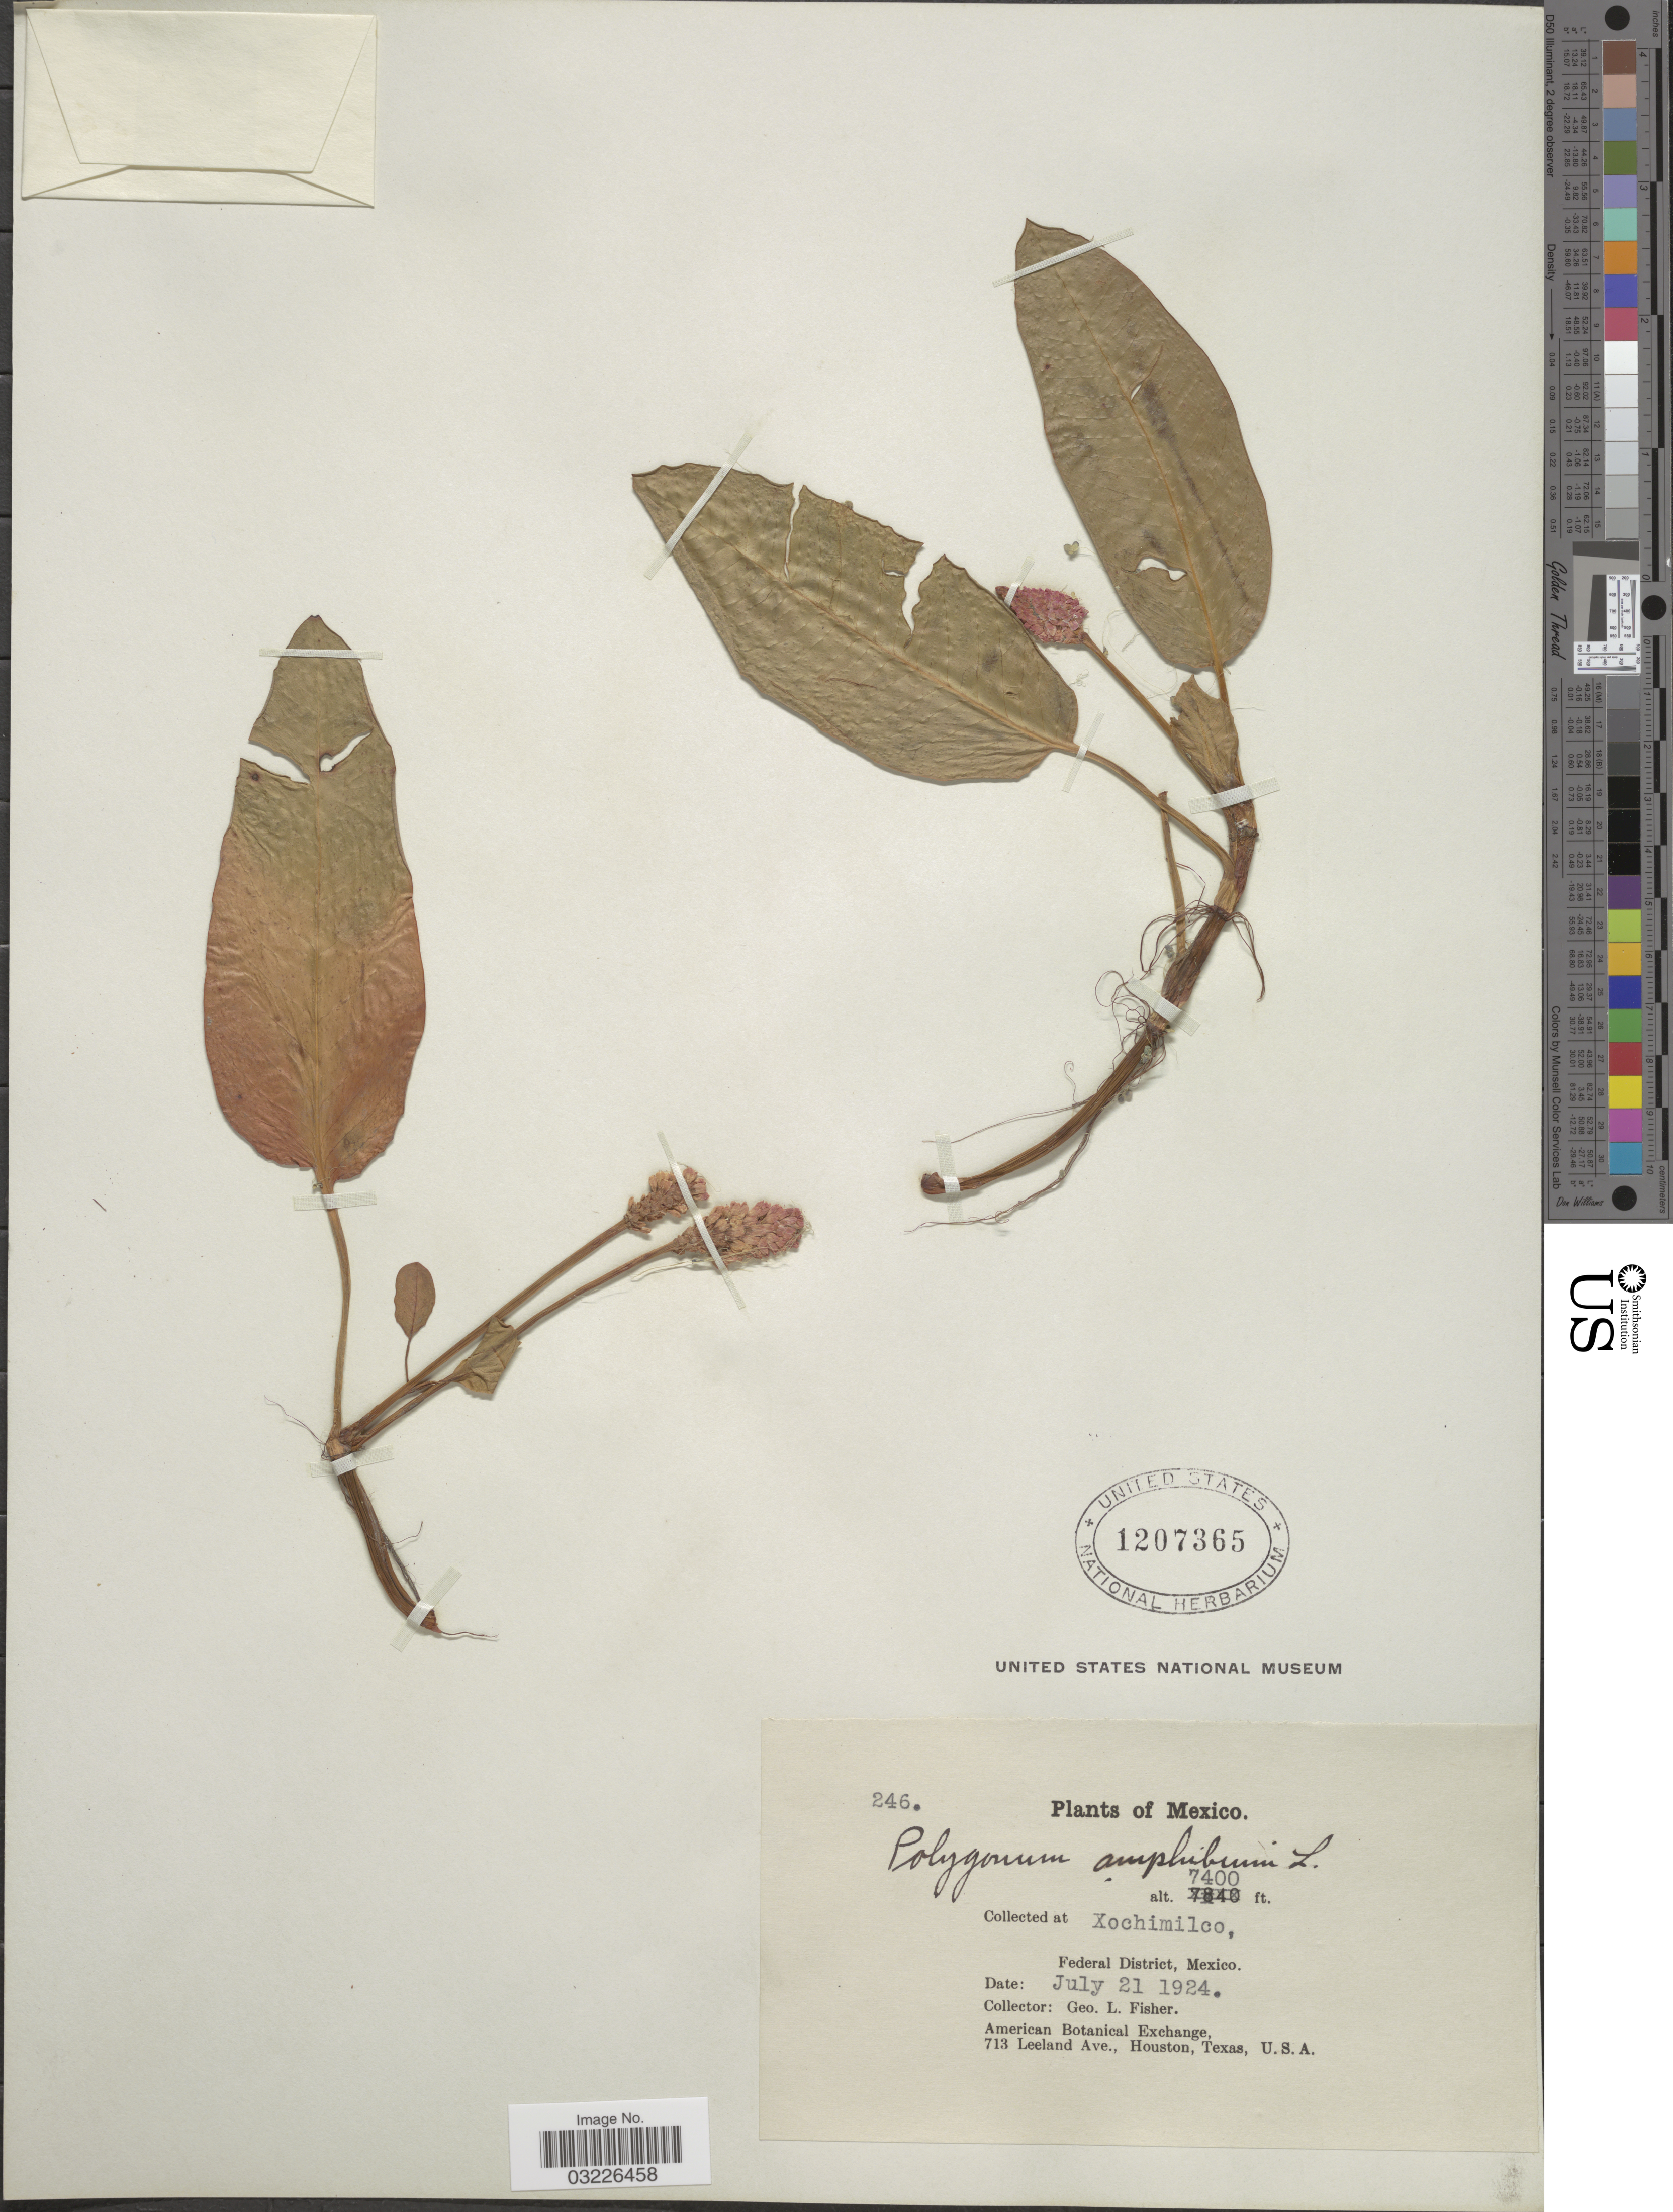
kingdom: Plantae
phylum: Tracheophyta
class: Magnoliopsida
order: Caryophyllales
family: Polygonaceae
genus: Persicaria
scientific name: Persicaria sp.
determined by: Atha, D. E.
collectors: G. L. Fisher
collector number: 246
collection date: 1924-07-21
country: Mexico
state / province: Distrito Federal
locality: Xochimilco. Federal District.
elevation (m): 2256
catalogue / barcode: US 1207365